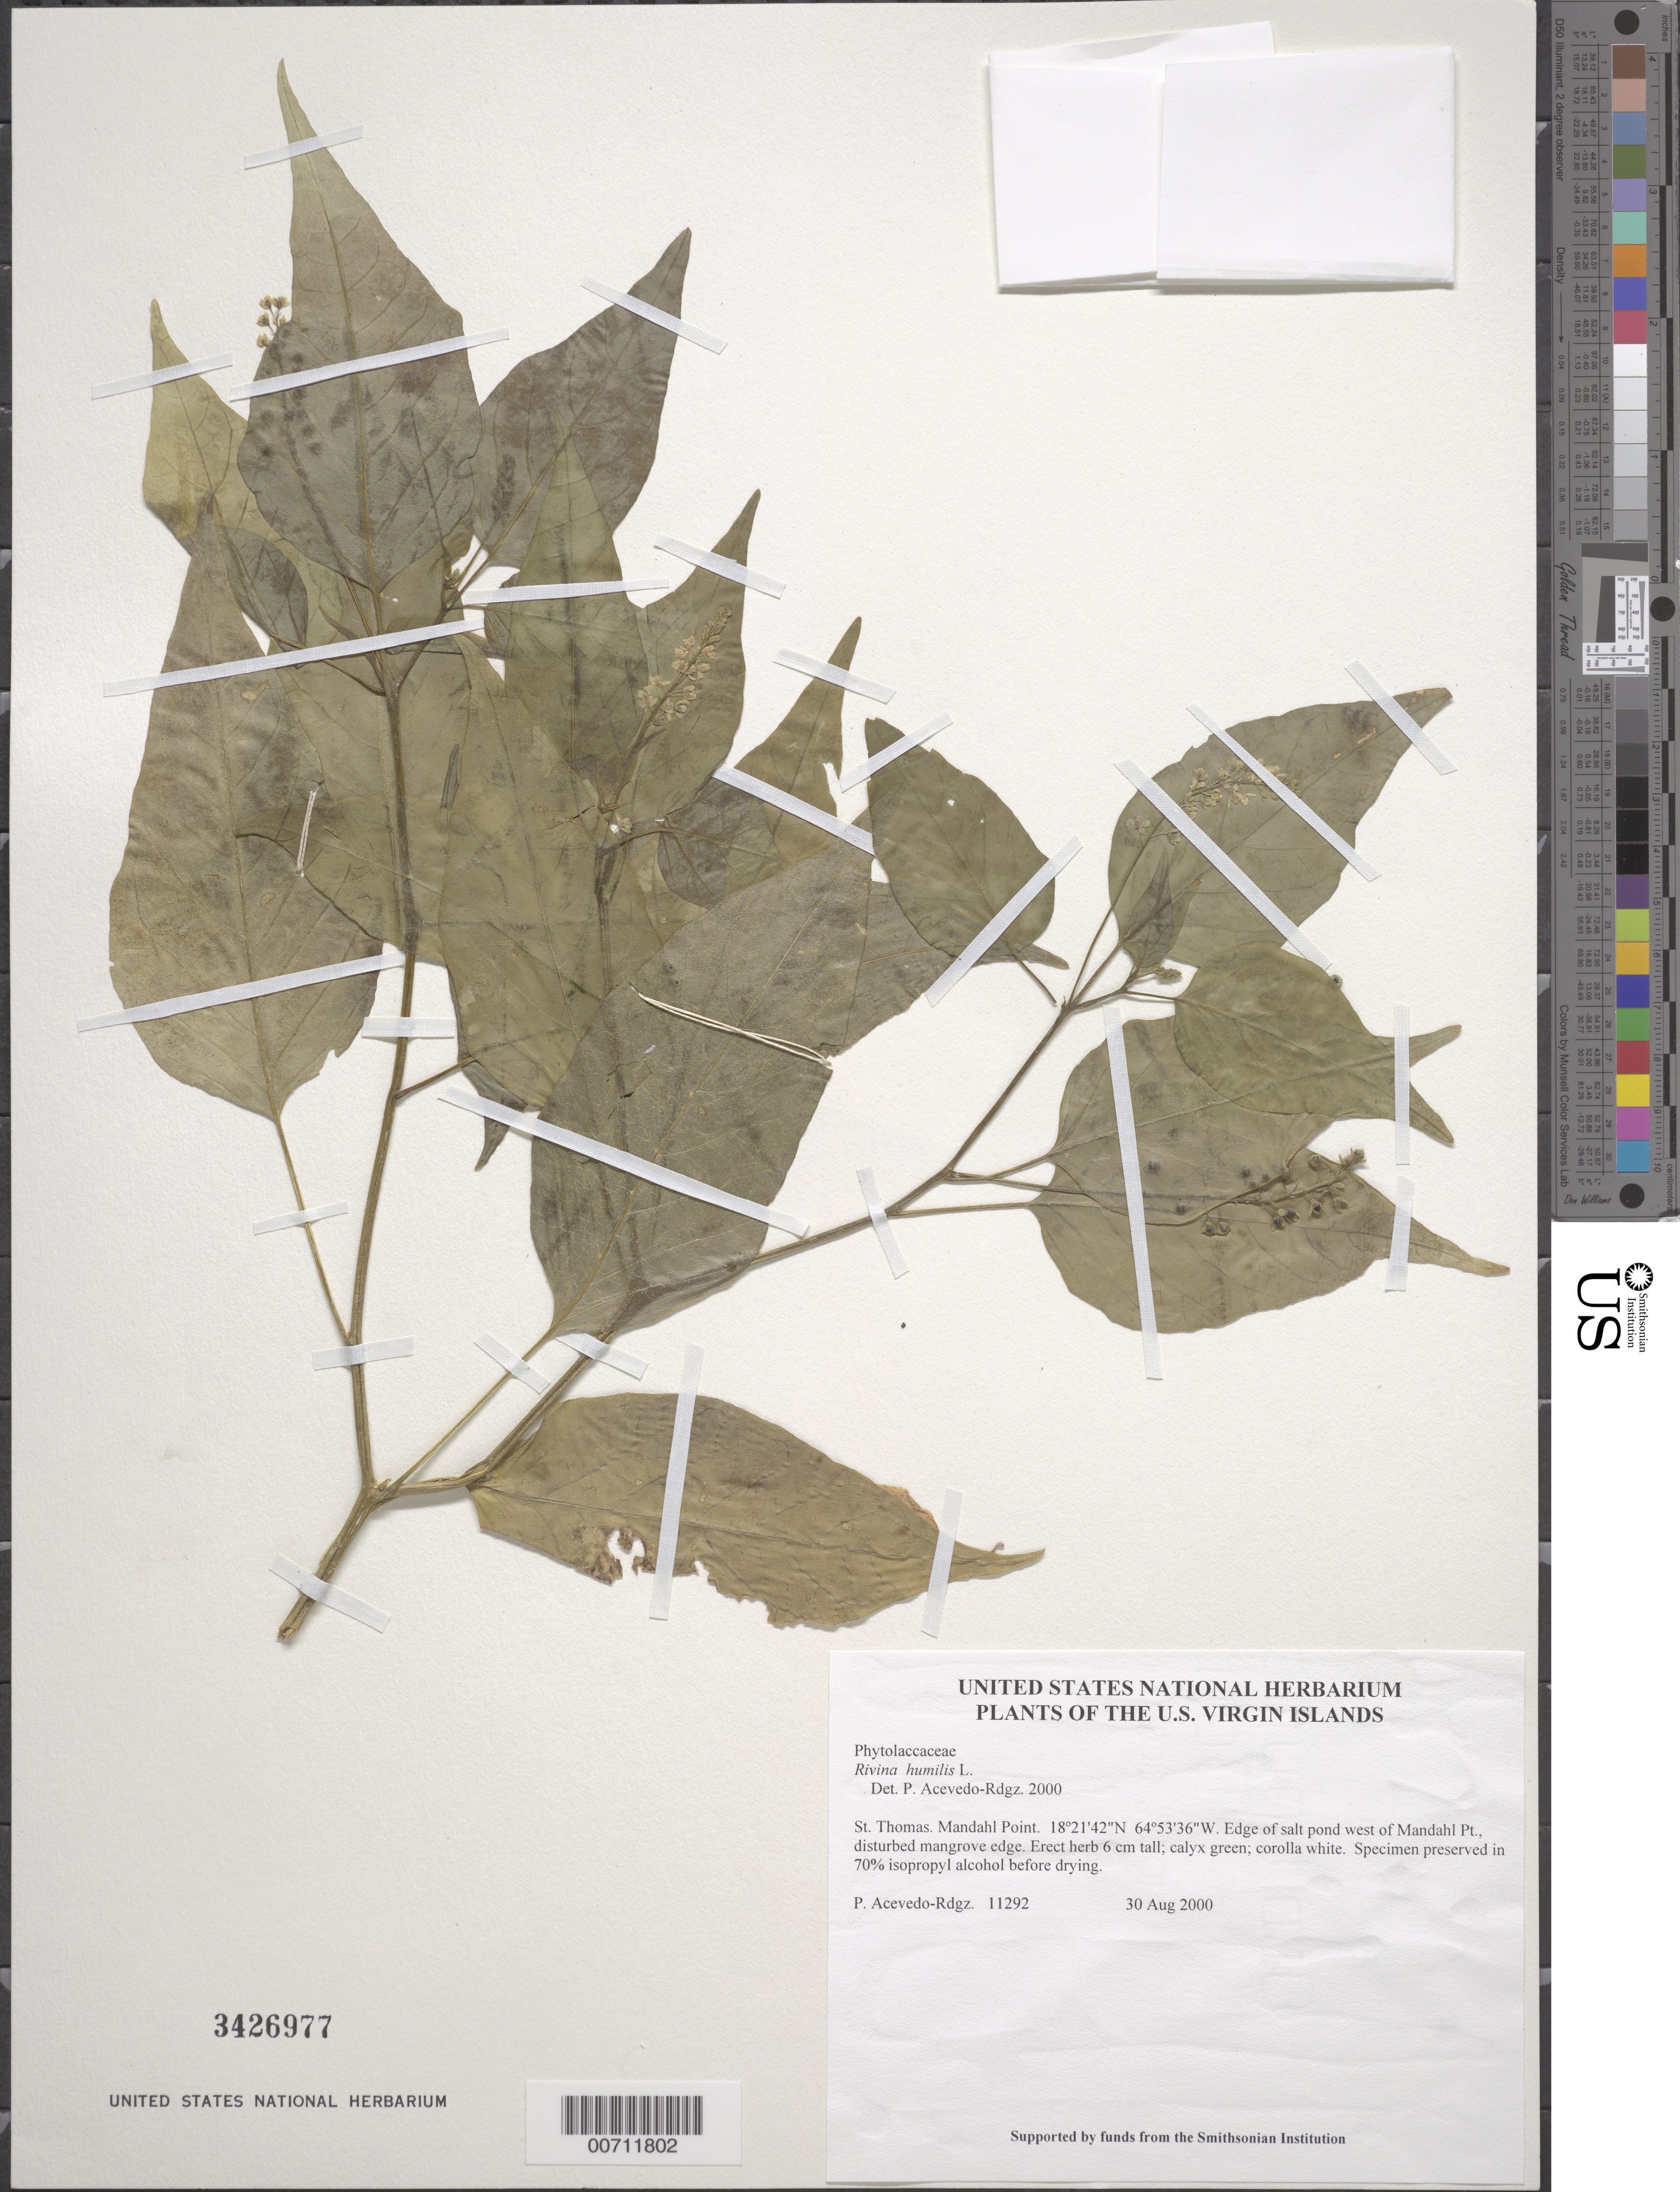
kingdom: Plantae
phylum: Tracheophyta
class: Magnoliopsida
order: Caryophyllales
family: Phytolaccaceae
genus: Rivina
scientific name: Rivina humilis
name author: L.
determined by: Acevedo-Rodríguez, P., (BOT), Smithsonian Institution - National Museum of Natural History (UNITED STATES)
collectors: P. Acevedo-Rodr.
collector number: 11292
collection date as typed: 30 Aug 2000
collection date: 2000-08-30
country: U.S. Virgin Islands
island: St. Thomas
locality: Mandahl Point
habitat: Edge of salt pond west of Mandahl Pt., disturbed mangrove edge.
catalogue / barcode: US 3426977